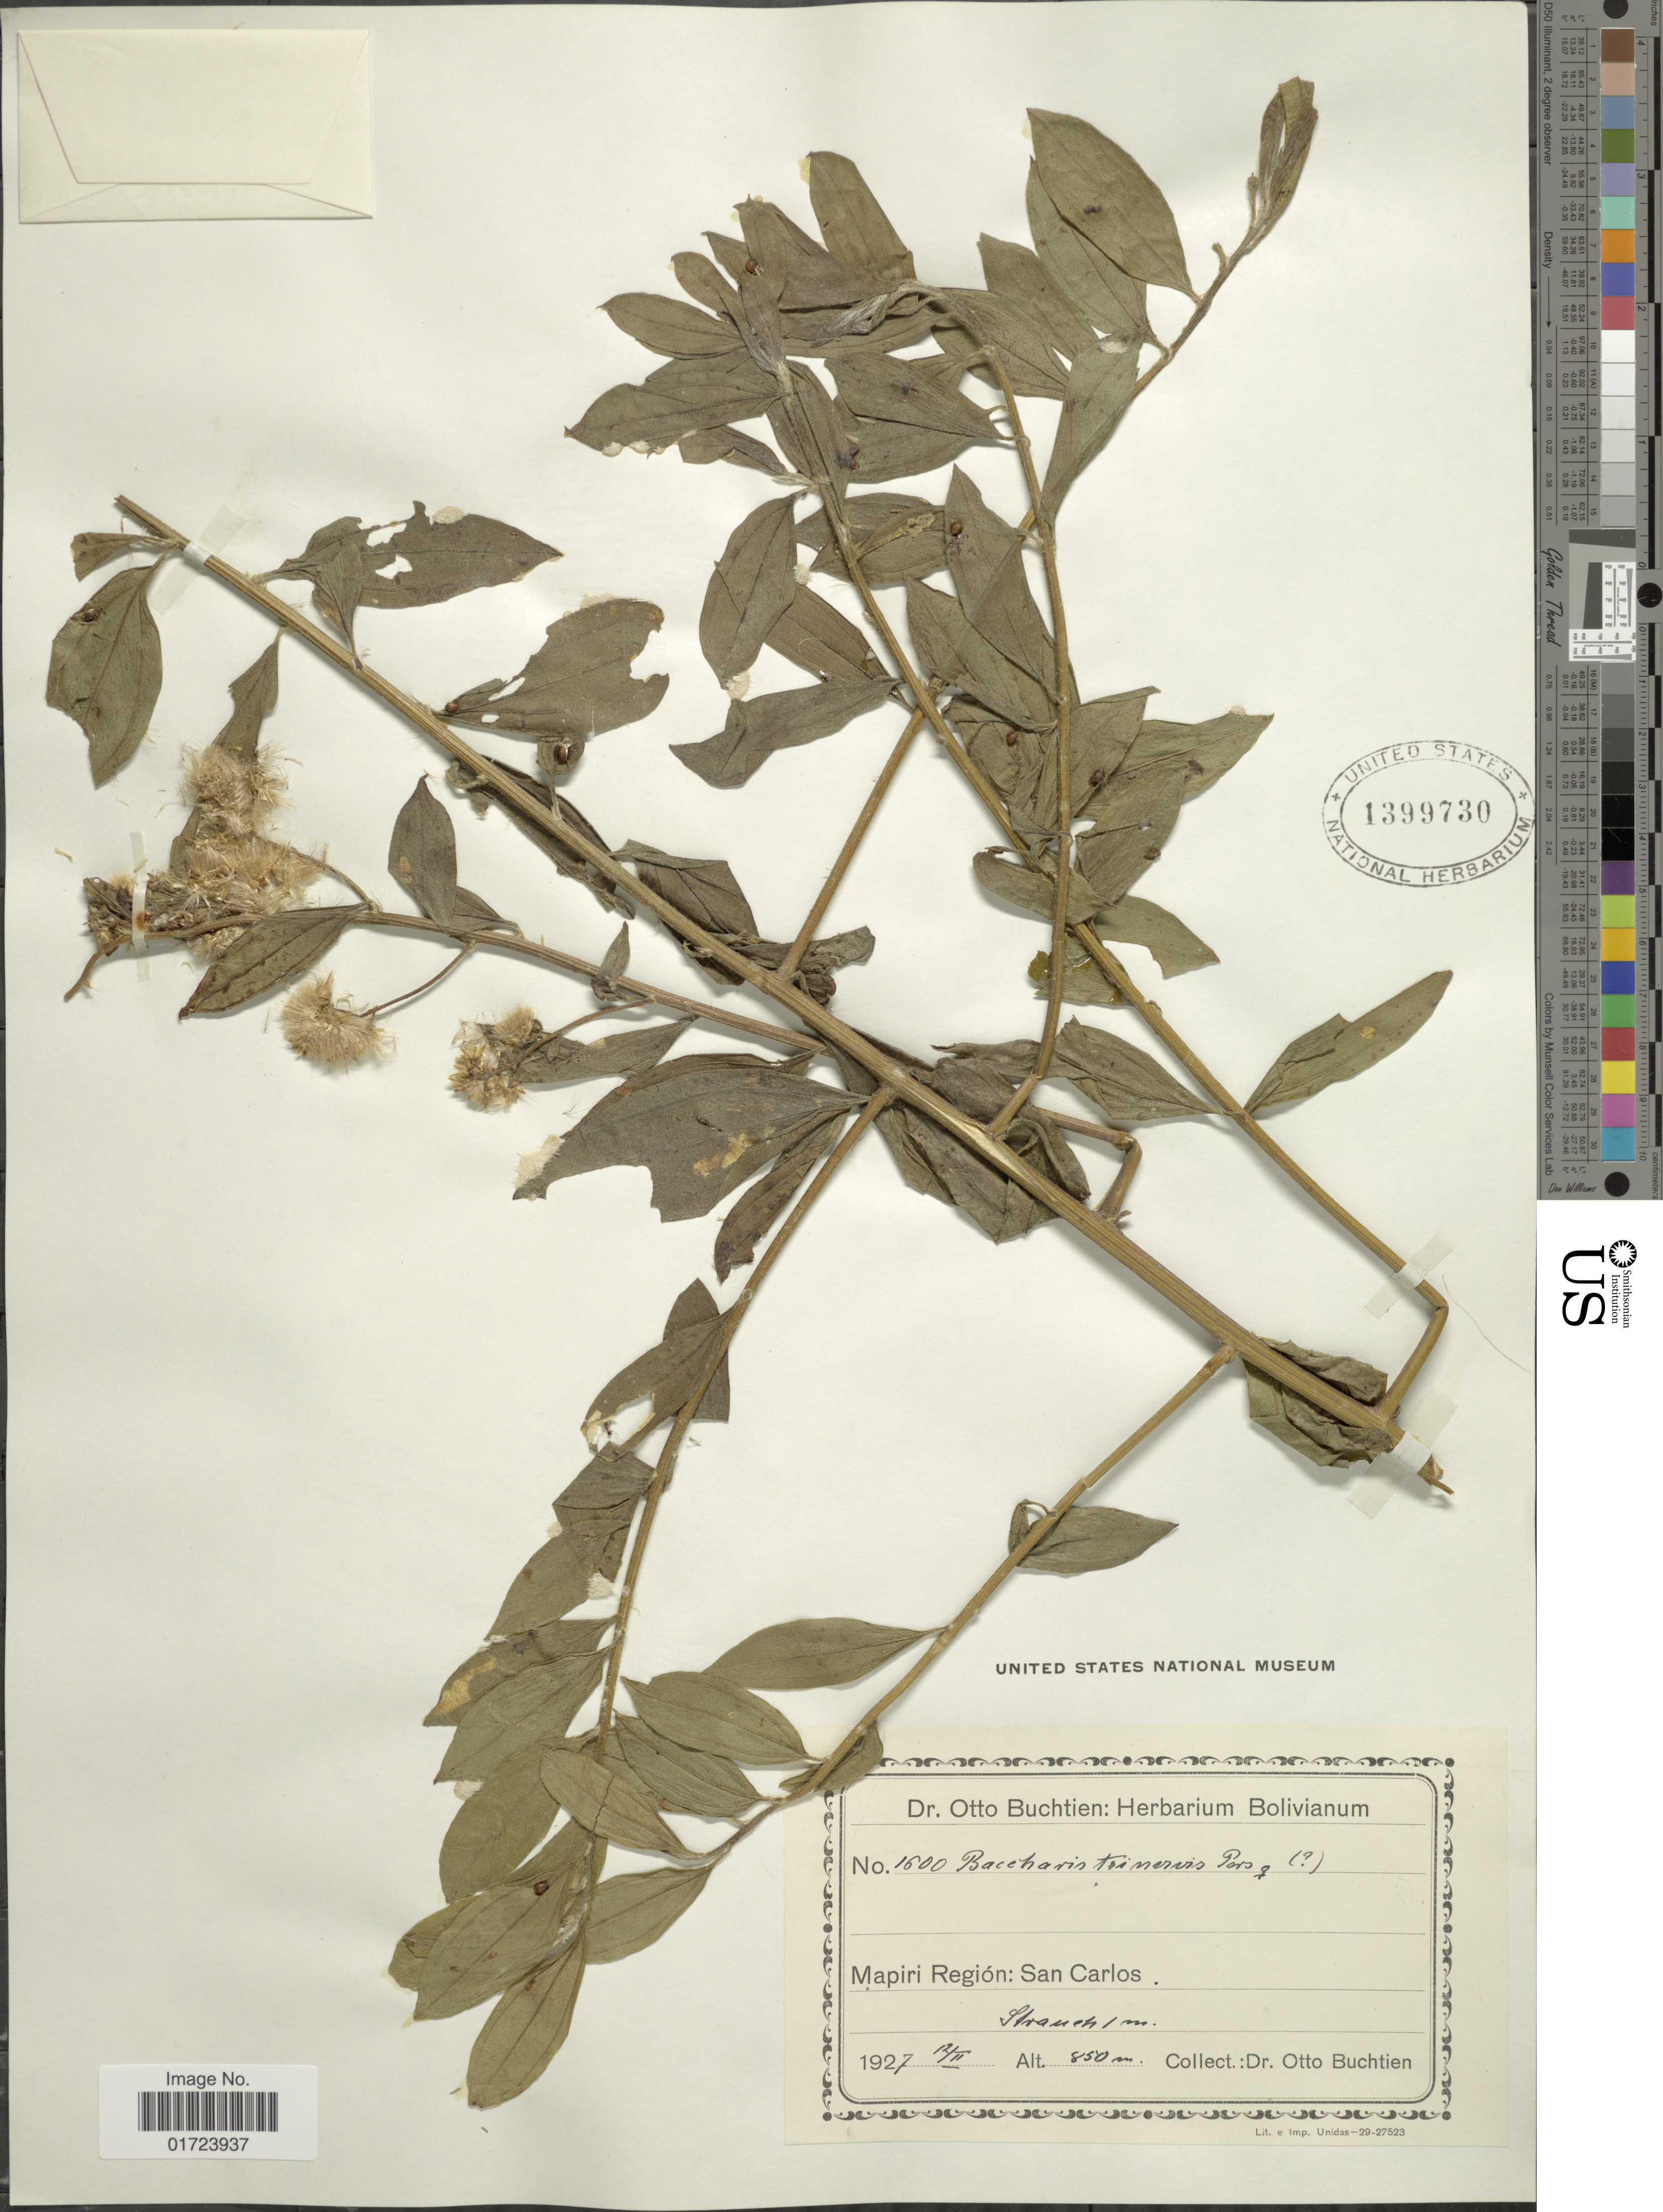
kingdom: Plantae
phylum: Tracheophyta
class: Magnoliopsida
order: Asterales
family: Asteraceae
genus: Baccharis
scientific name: Baccharis trinervis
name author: (Lam.) Pers.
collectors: O. Buchtien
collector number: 1600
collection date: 1927-02-12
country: Bolivia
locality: Mapiri Region : San Carlos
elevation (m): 850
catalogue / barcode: US 1399730